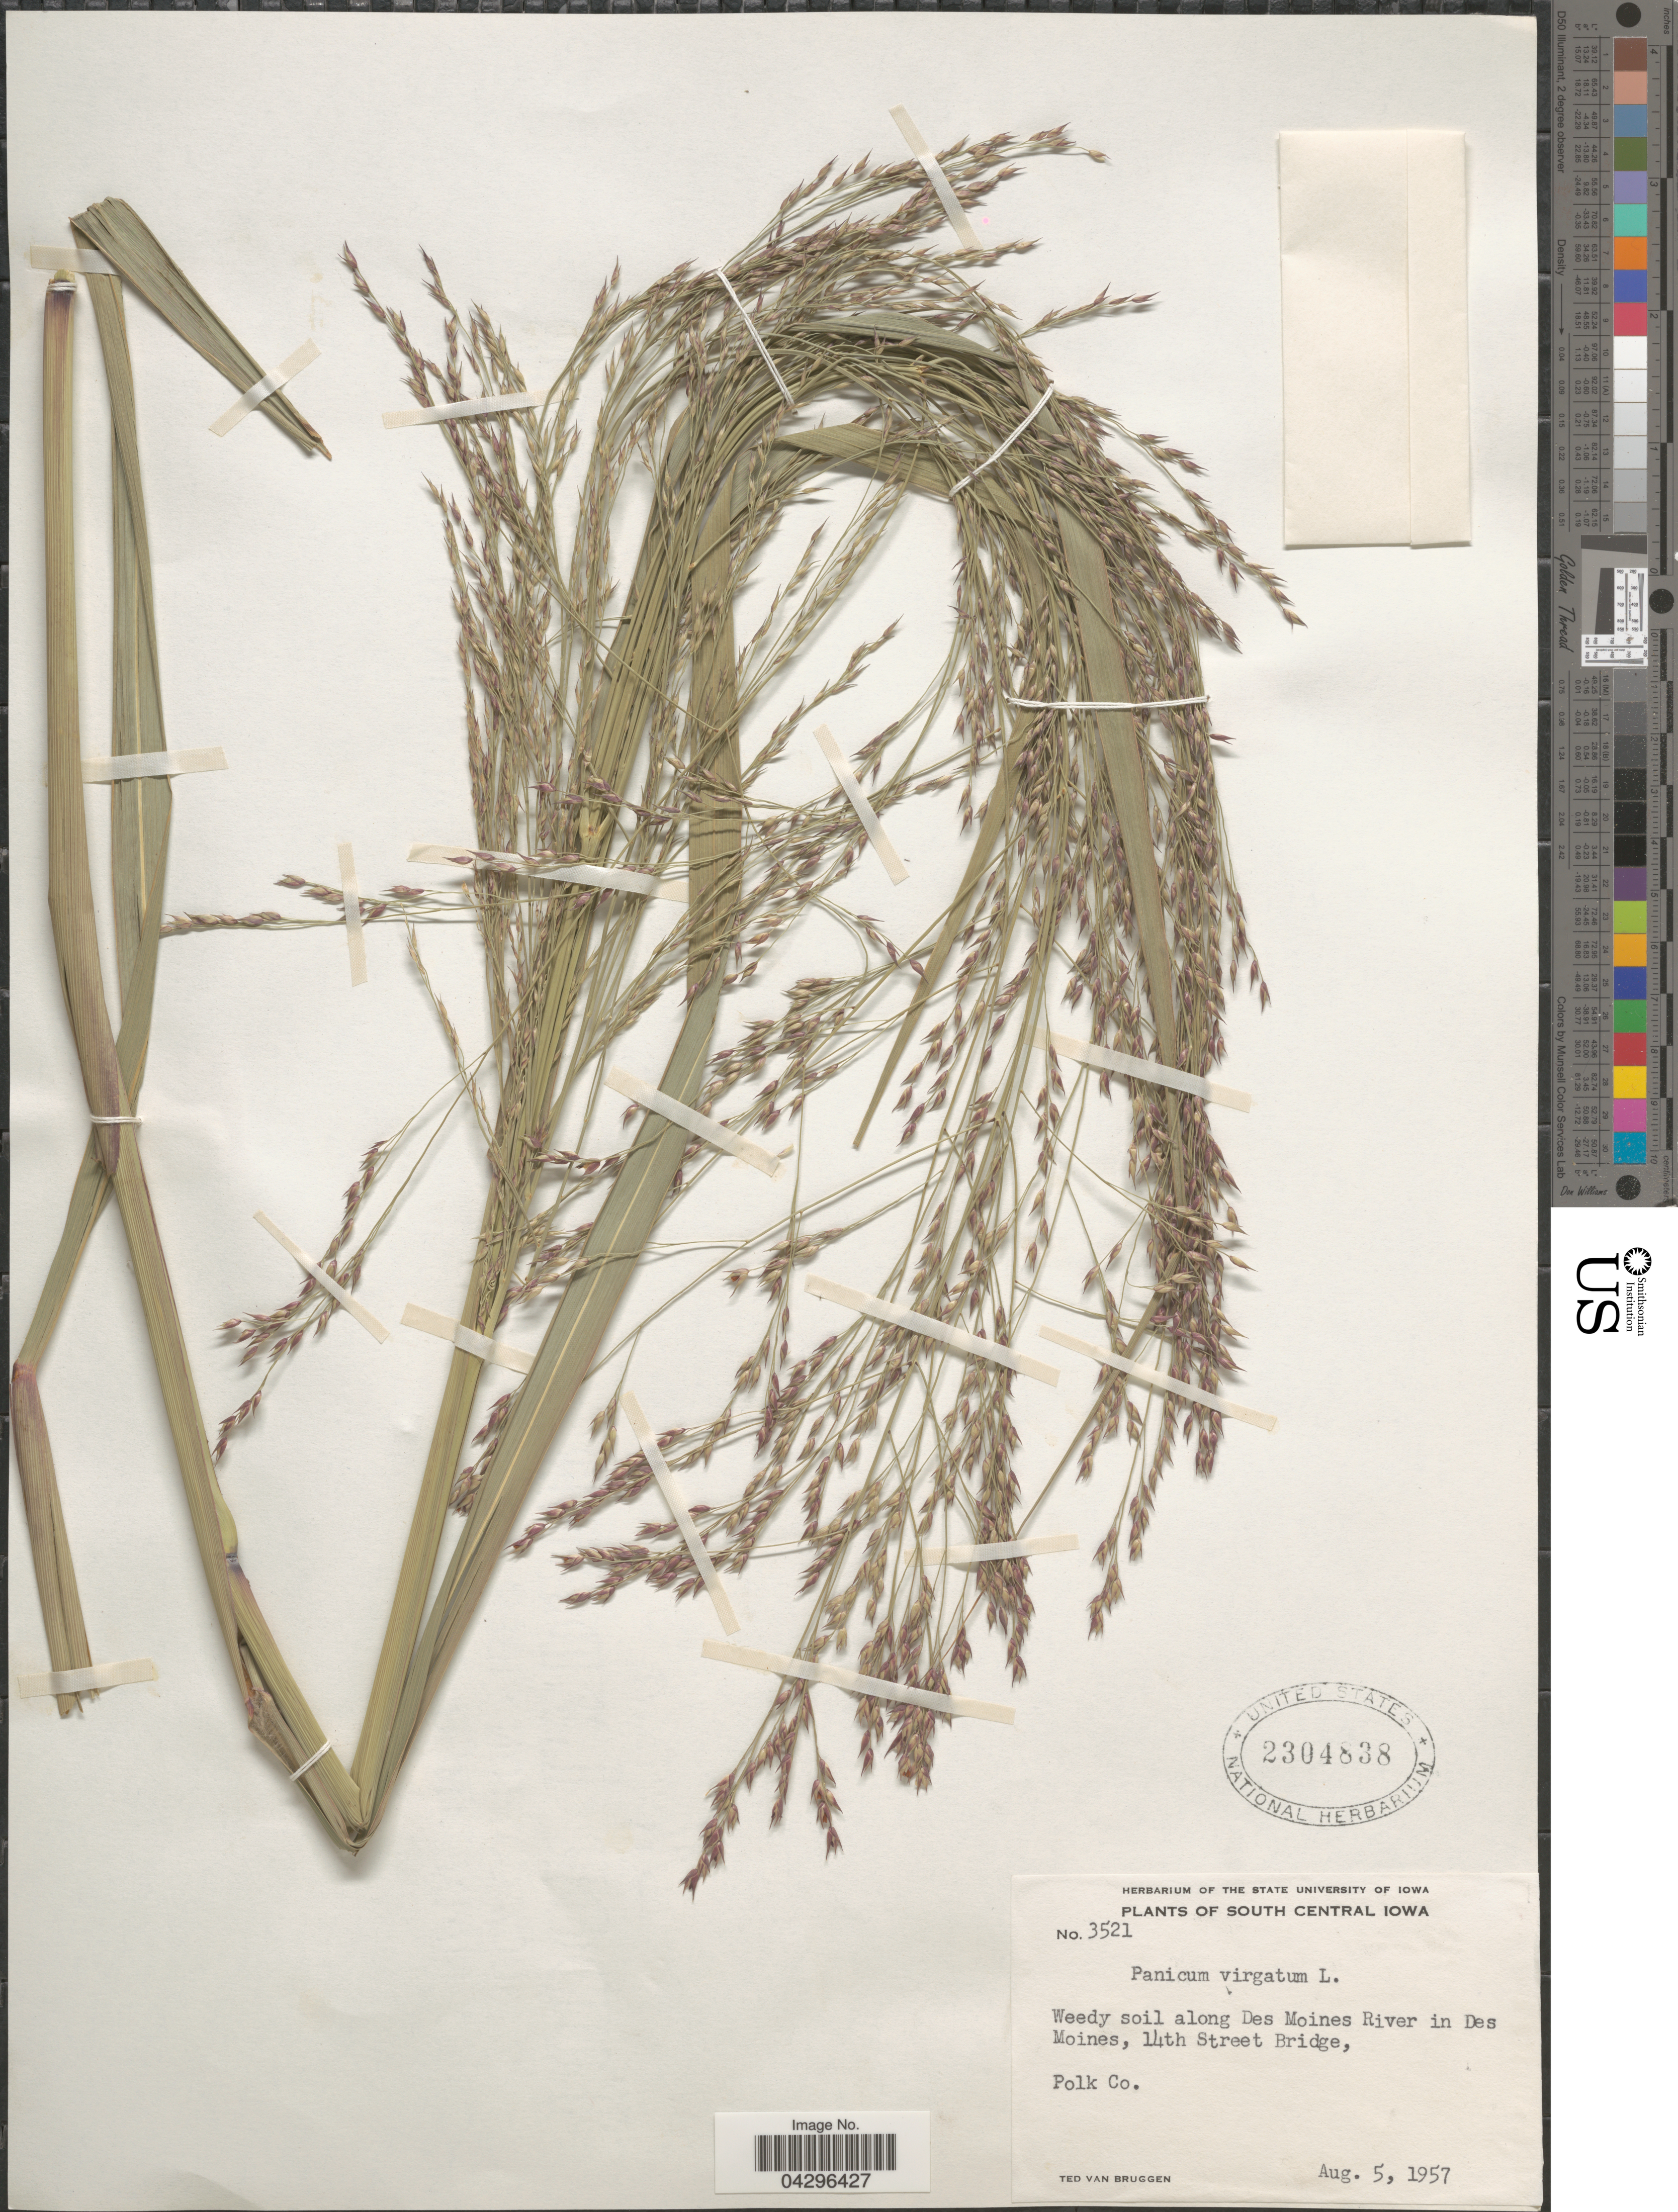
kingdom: Plantae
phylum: Tracheophyta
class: Liliopsida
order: Poales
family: Poaceae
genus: Panicum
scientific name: Panicum virgatum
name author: L.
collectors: T. van Bruggen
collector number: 3521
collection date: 1957-08-05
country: United States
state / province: Iowa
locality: South Central Iowa. Weedy soil along Des Moines River in Des Moines, 14th Street Bridge, Polk Co.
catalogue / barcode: US 2304838